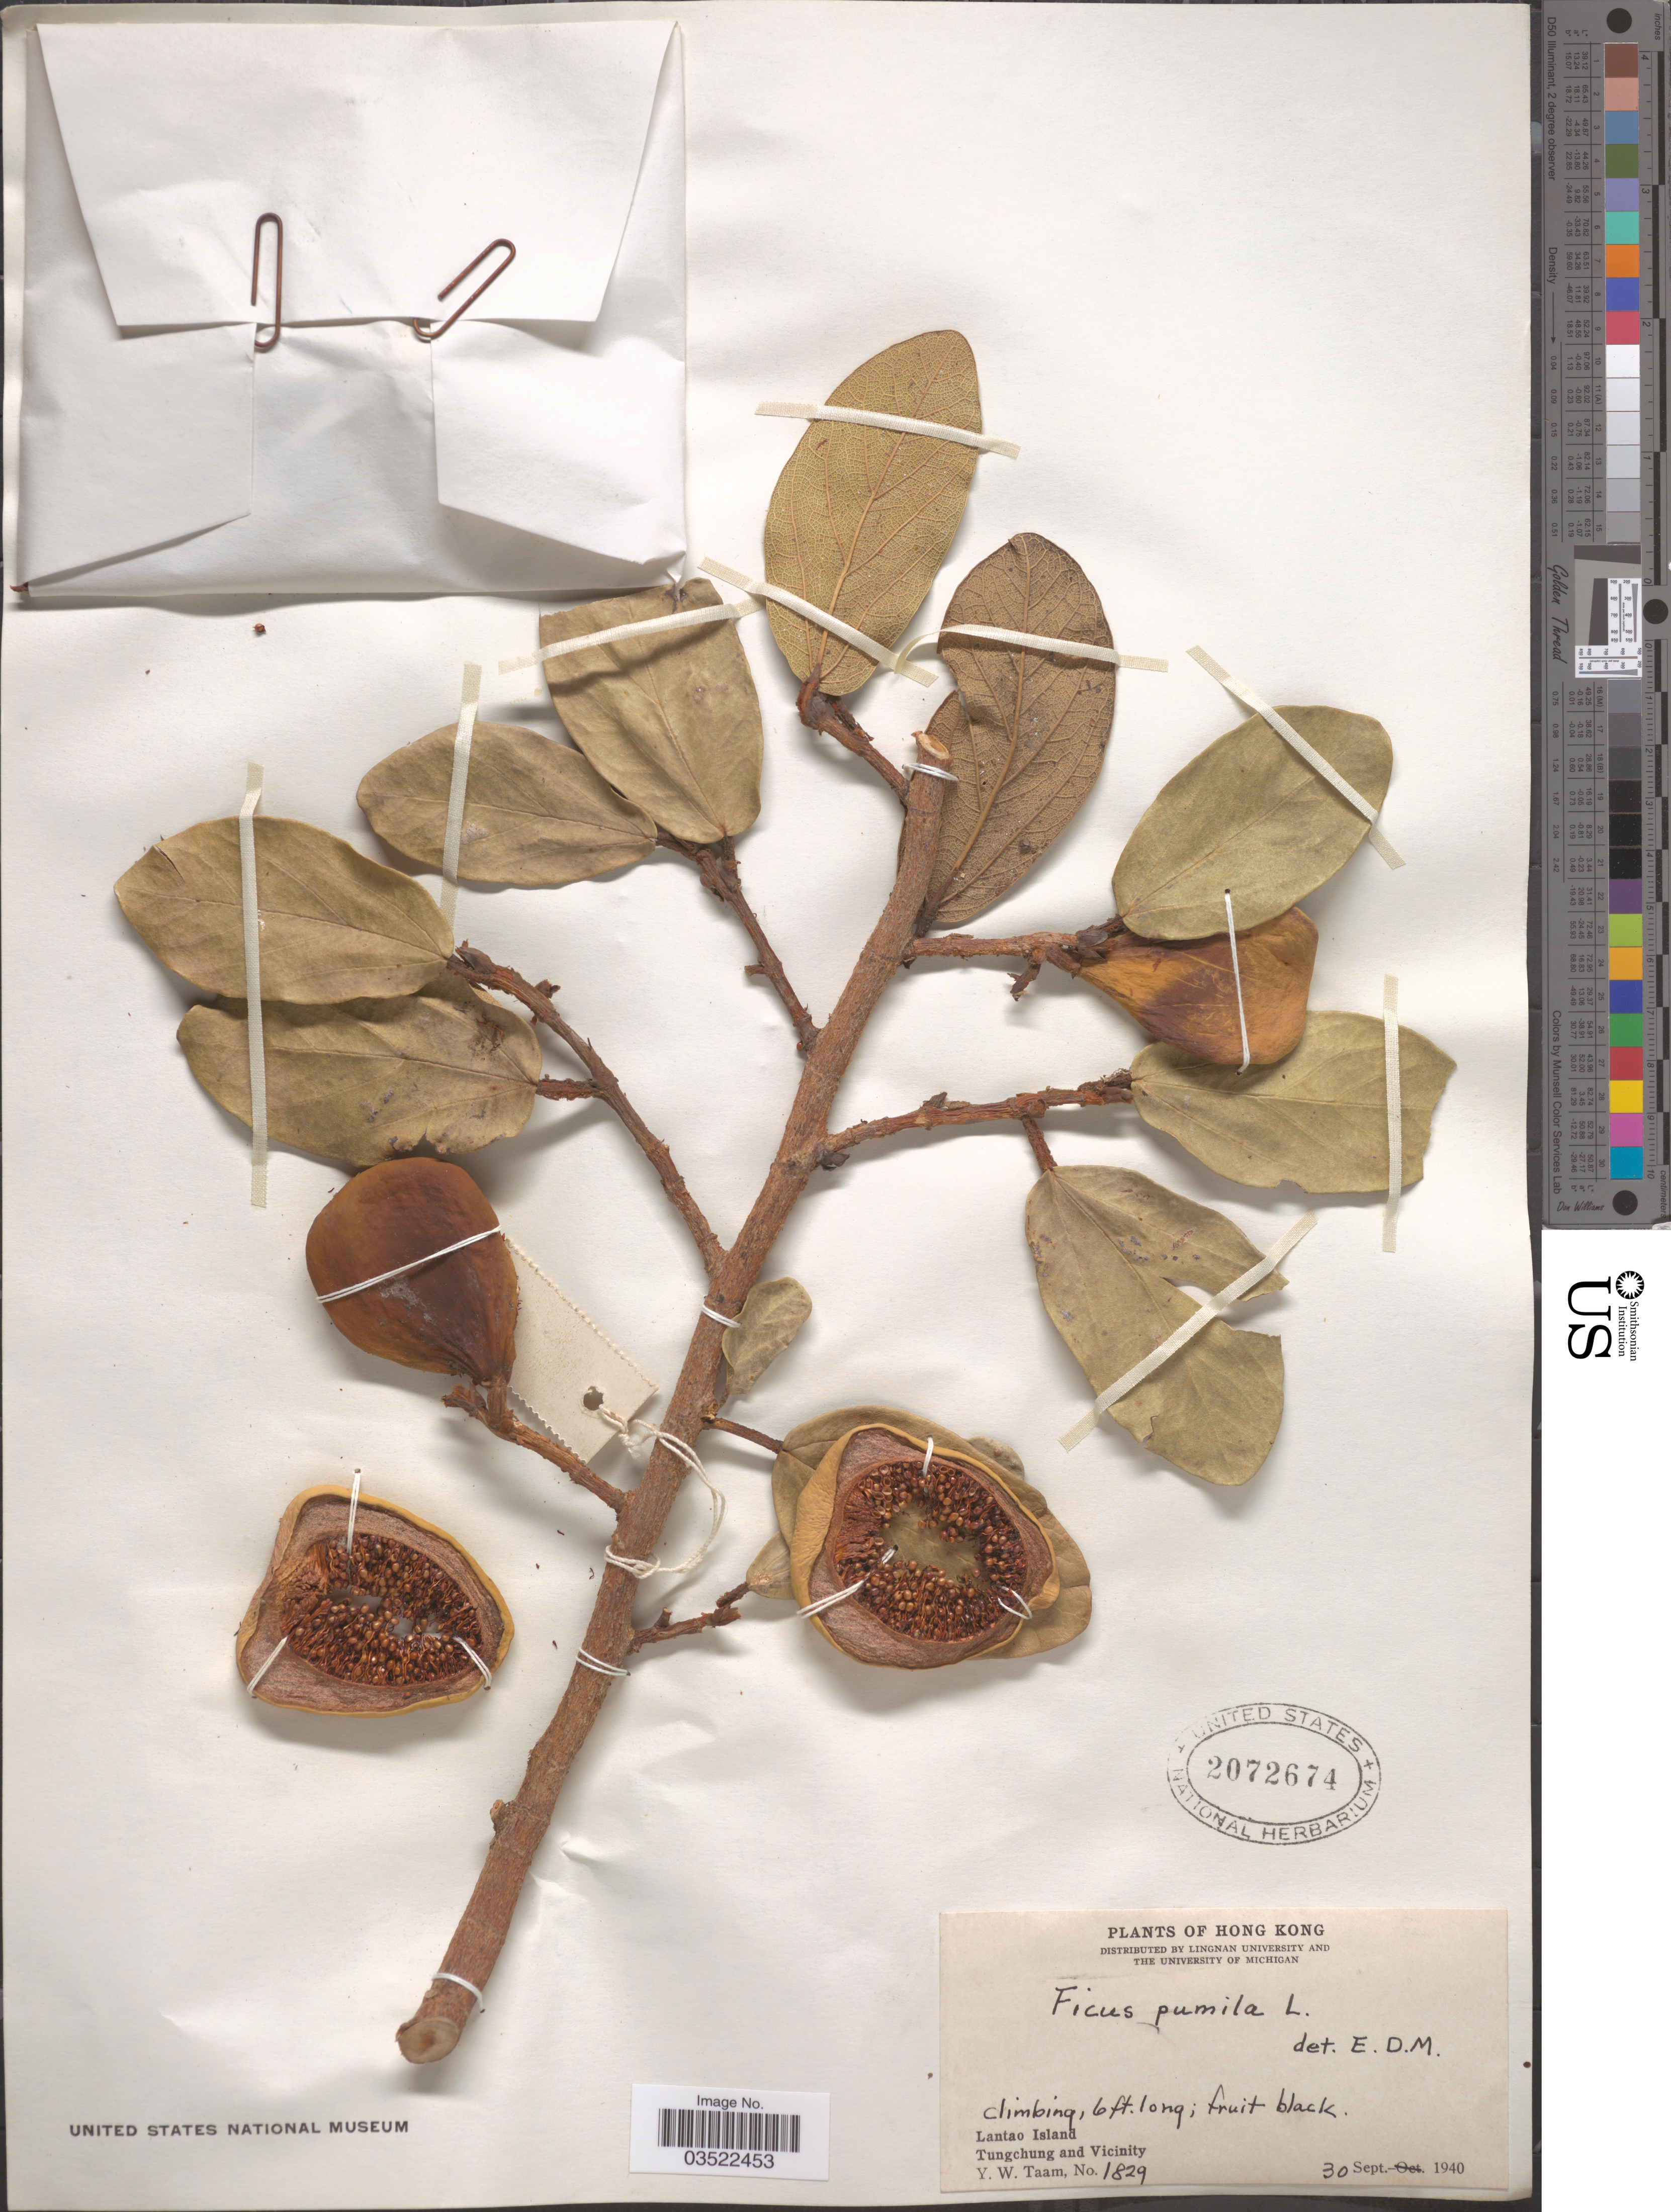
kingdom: Plantae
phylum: Tracheophyta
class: Magnoliopsida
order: Rosales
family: Moraceae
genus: Ficus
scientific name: Ficus pumila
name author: L.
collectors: Y. W. Taam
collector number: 1829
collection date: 1940-09-30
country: China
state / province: Hong Kong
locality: Lantao Island. Tungchung and Vicinity.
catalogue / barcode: US 2072674